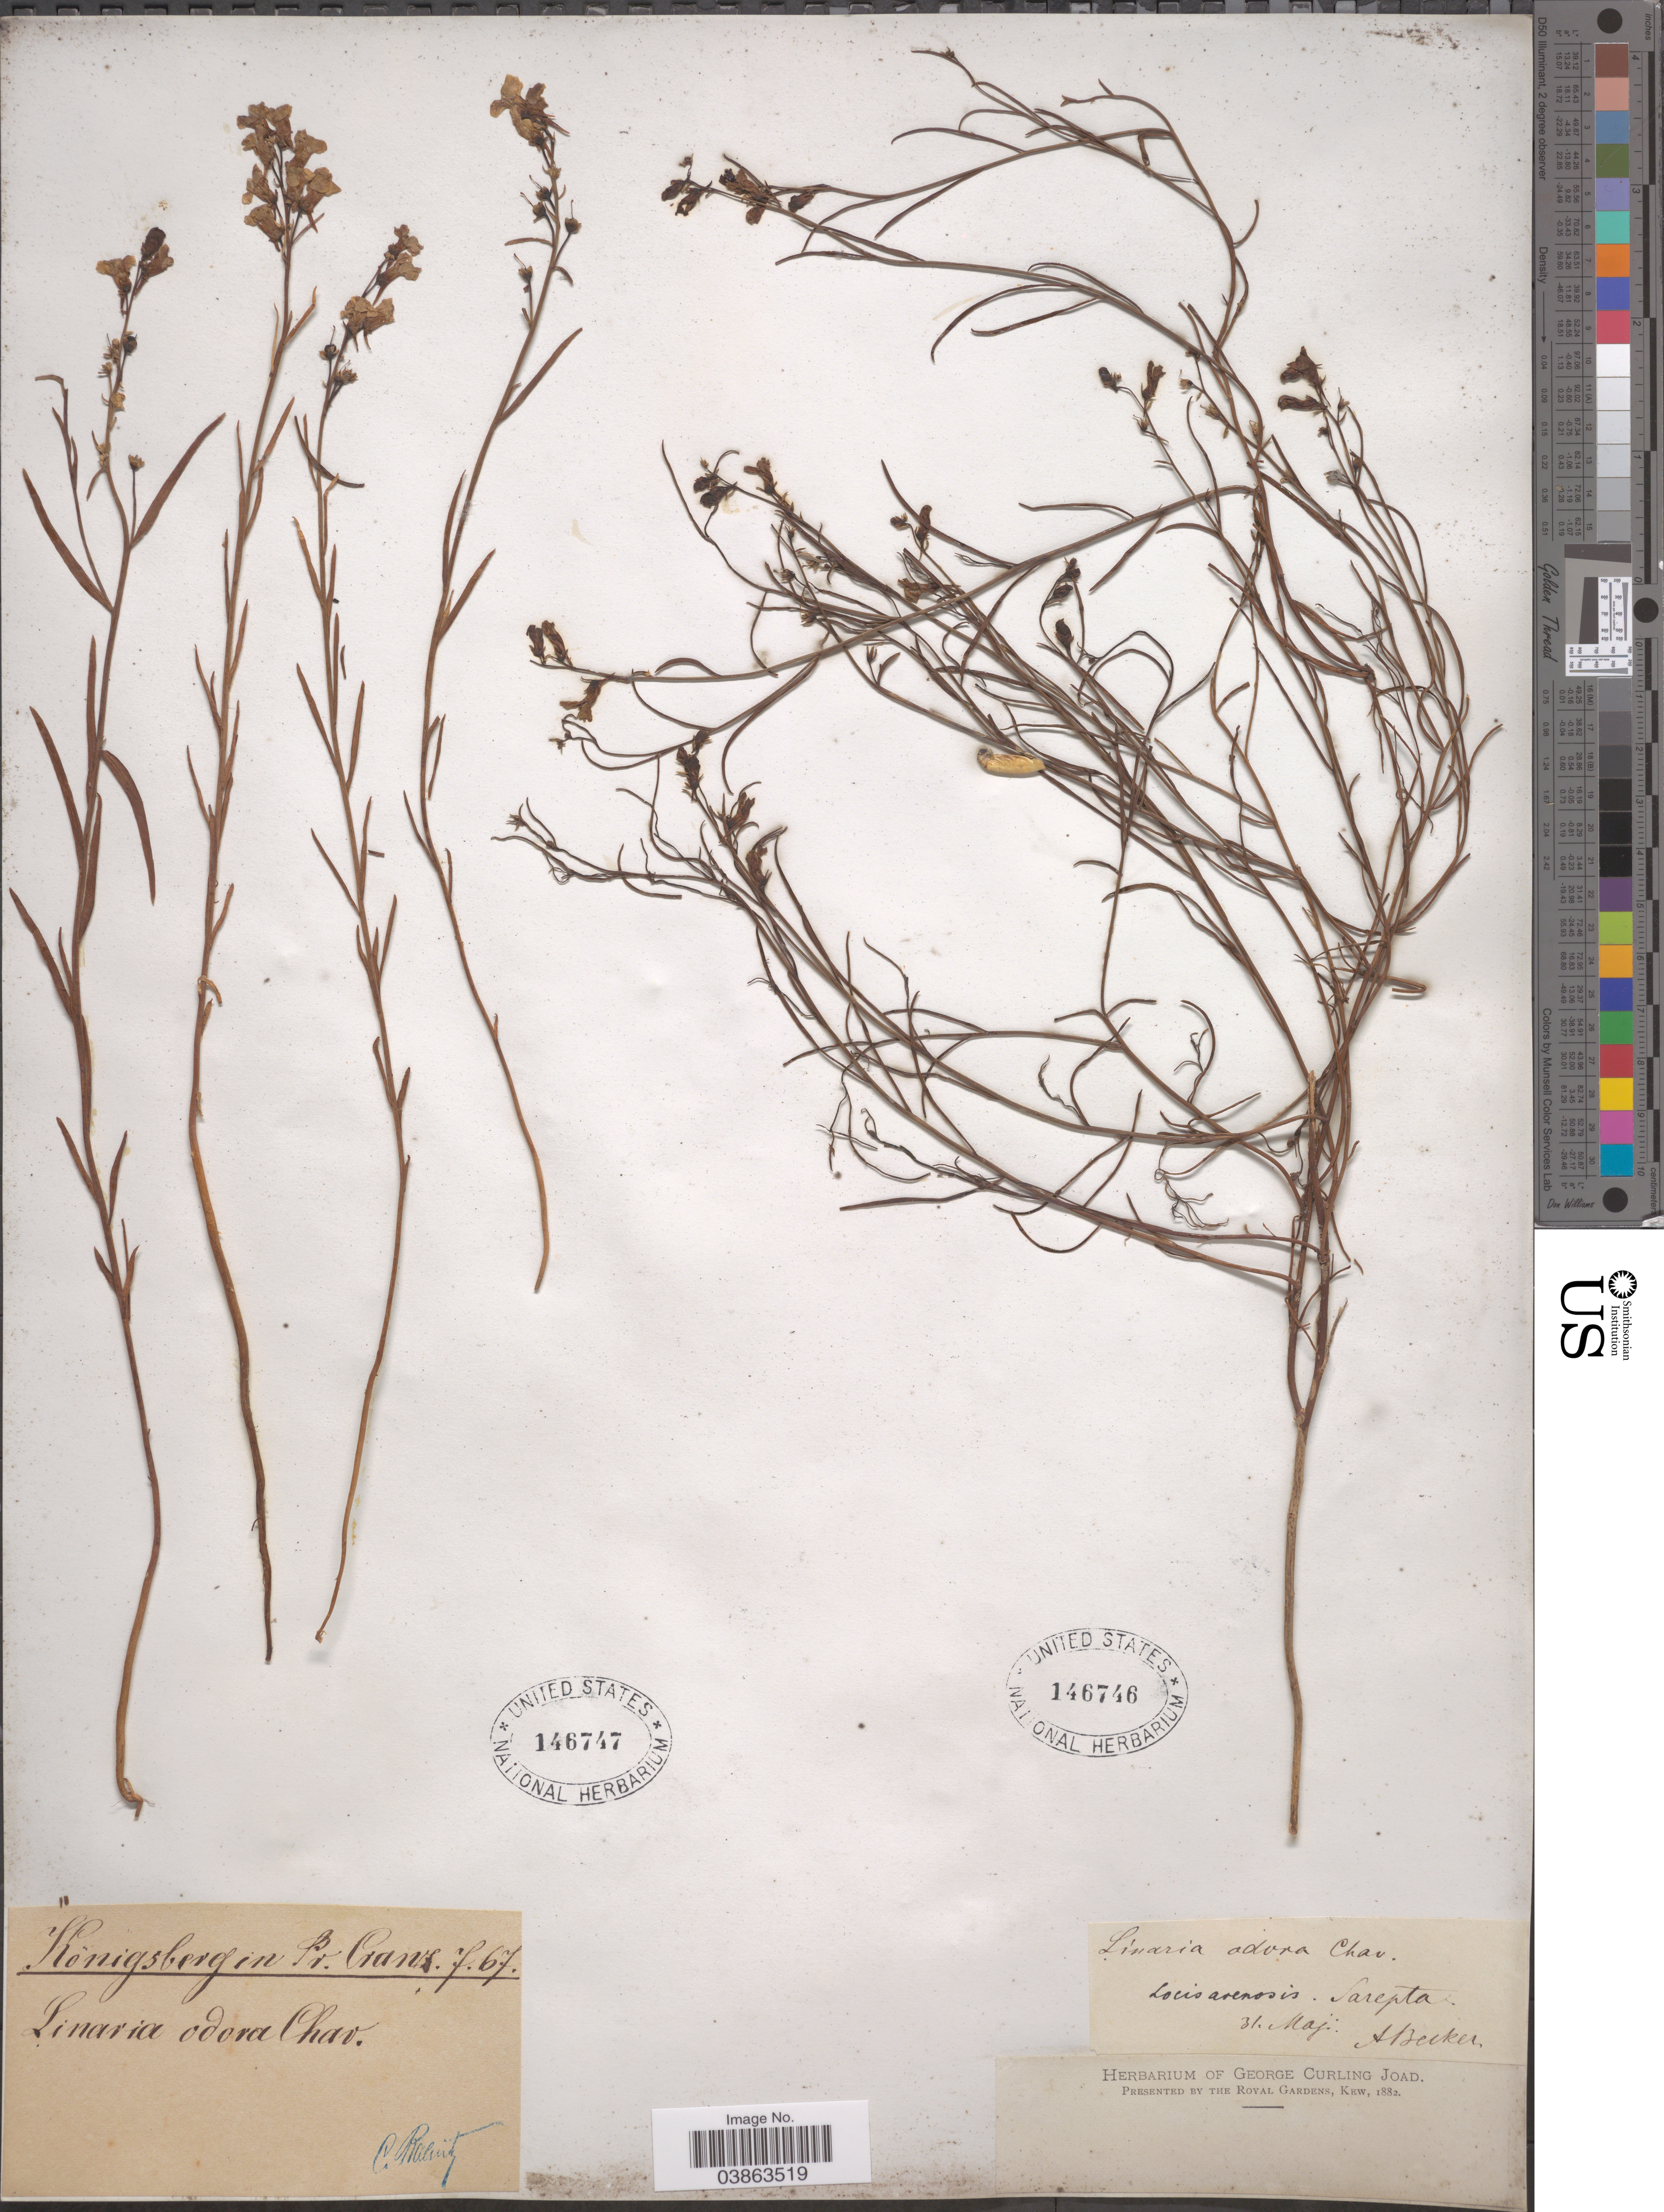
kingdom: Plantae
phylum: Tracheophyta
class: Magnoliopsida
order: Lamiales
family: Plantaginaceae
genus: Linaria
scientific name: Linaria odora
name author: (M. Bieb.) Fisch.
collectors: A. Becker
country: Russian Federation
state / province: Volgograd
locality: Locis arenosis. Sarepta.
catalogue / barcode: US 146746